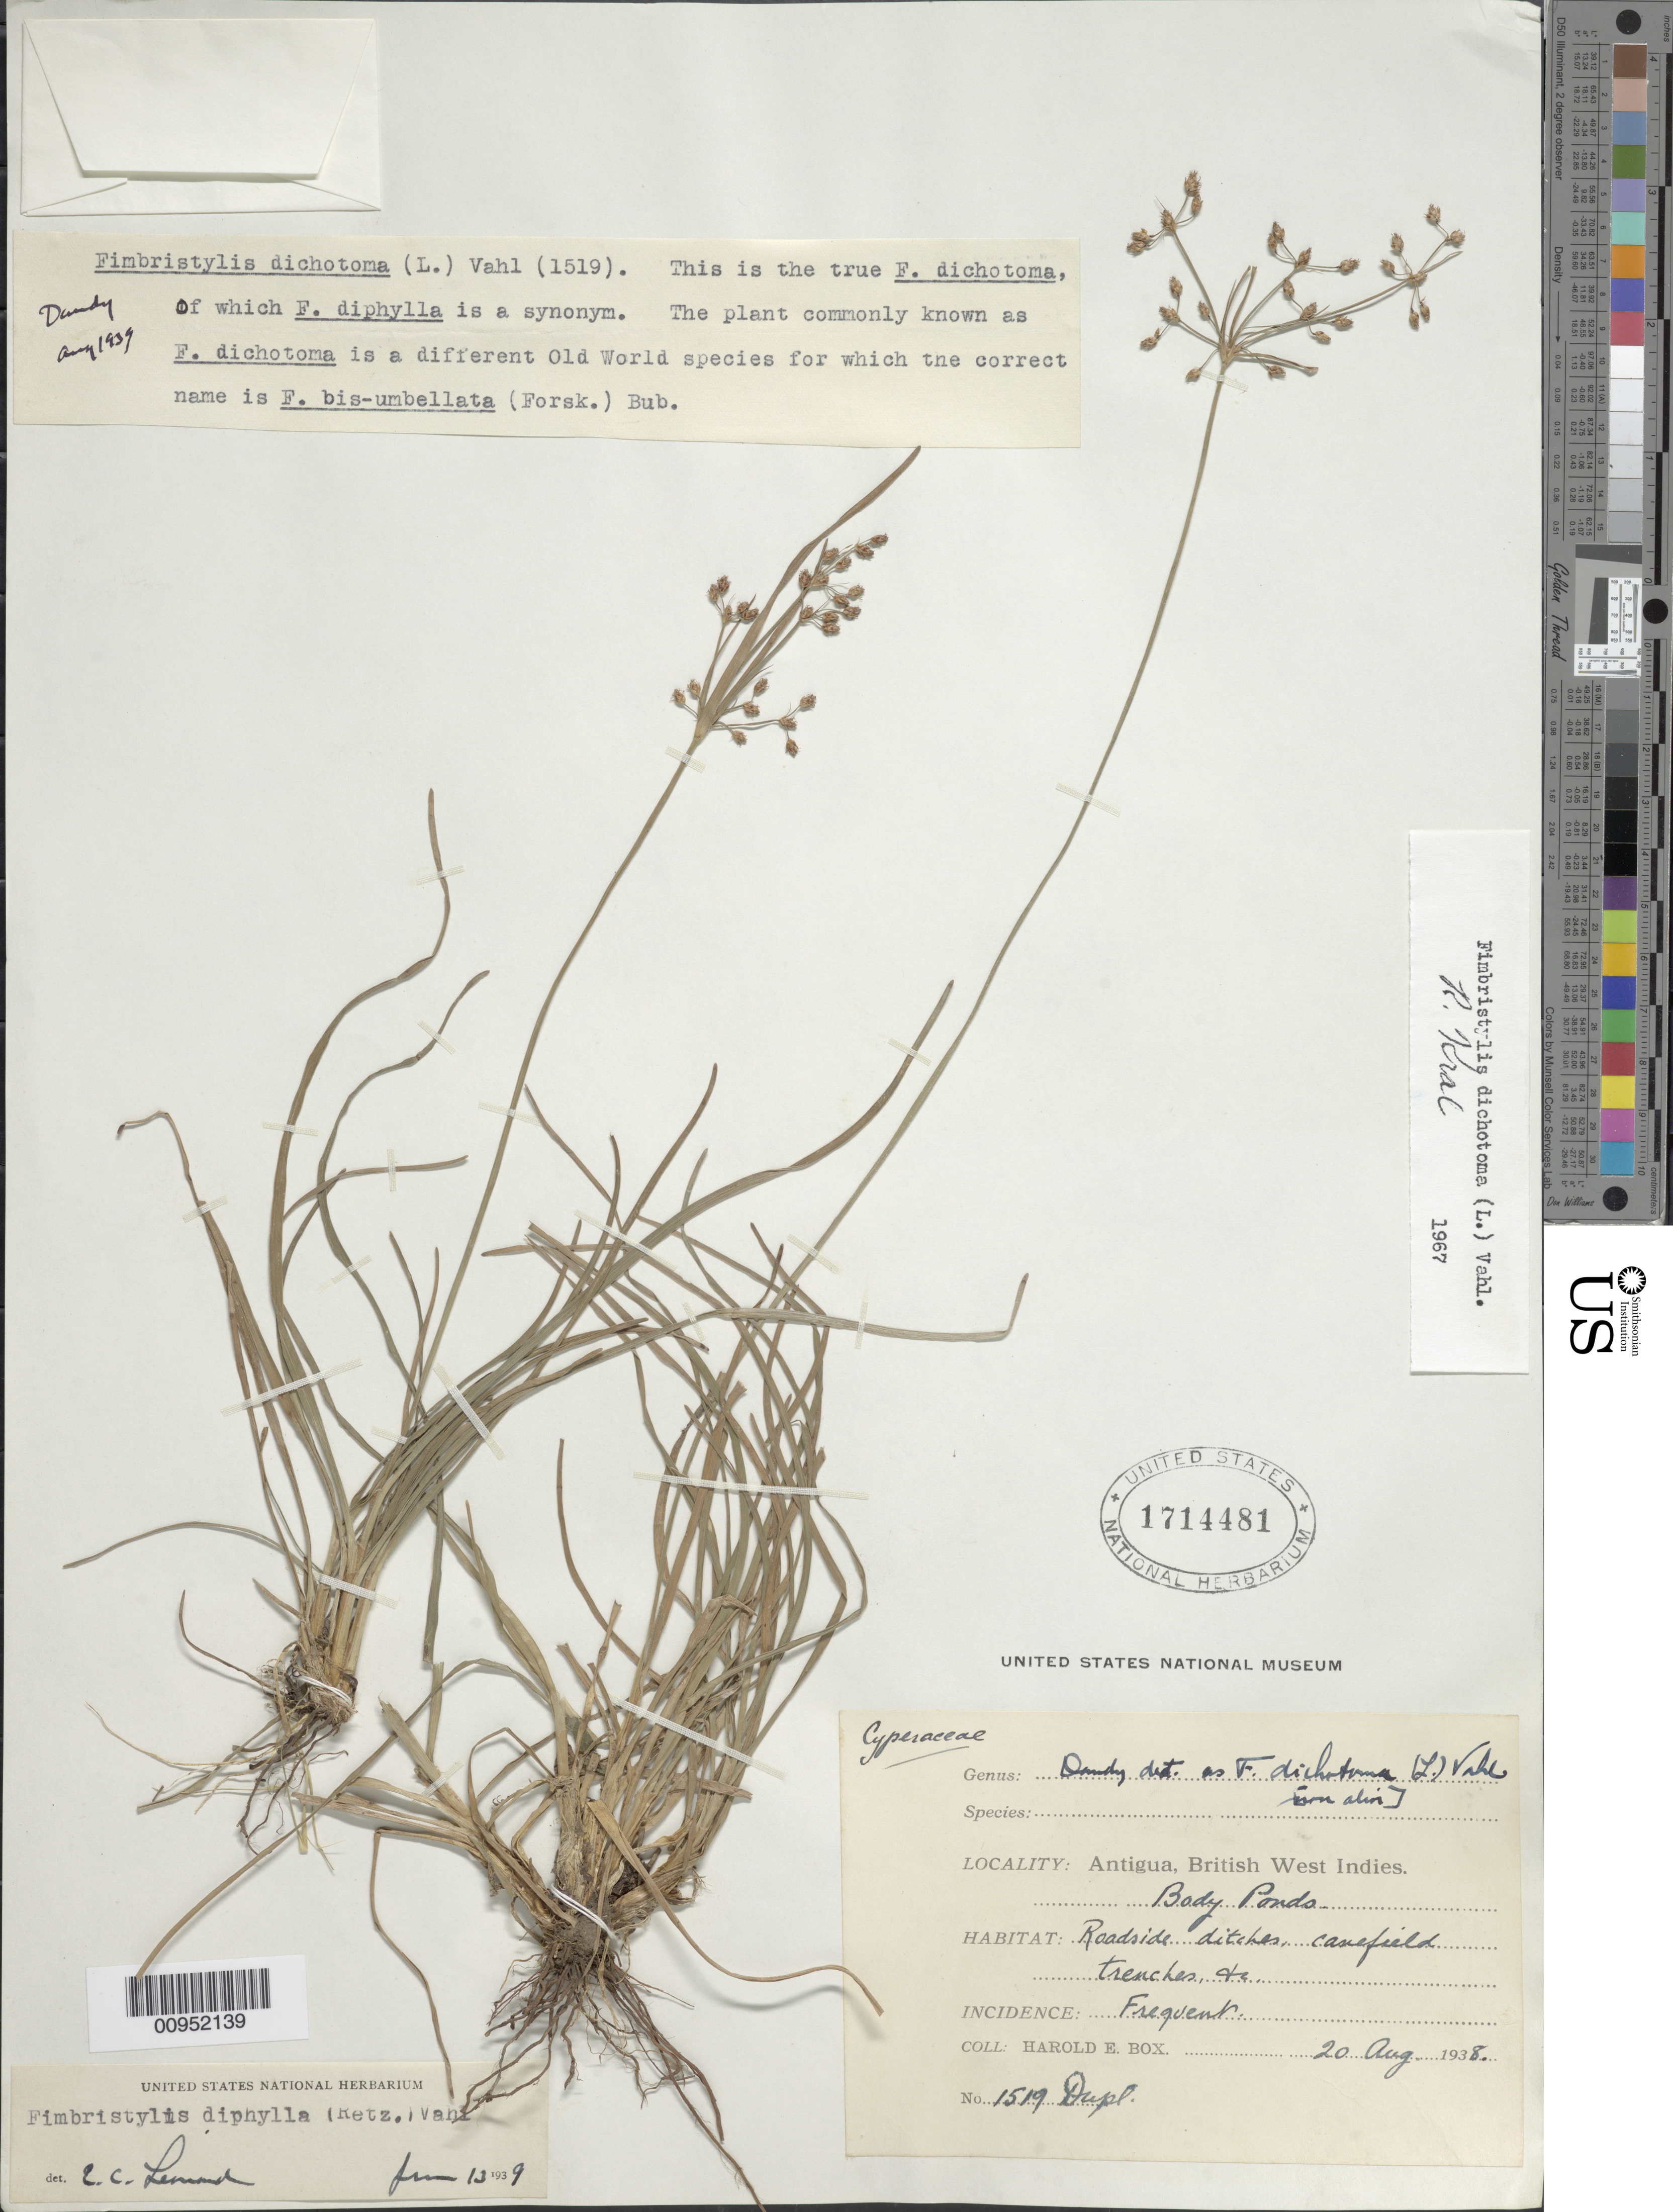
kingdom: Plantae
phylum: Tracheophyta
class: Liliopsida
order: Poales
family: Cyperaceae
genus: Fimbristylis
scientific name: Fimbristylis dichotoma subsp. dichotoma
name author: (L.) Vahl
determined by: Kral, Robert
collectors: H. E. Box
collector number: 1519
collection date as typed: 20 Aug 1938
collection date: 1938-08-20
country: Antigua and Barbuda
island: Antigua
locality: Body Ponds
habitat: Roadside ditches, canefield trenches, etc.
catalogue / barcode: US 1714481